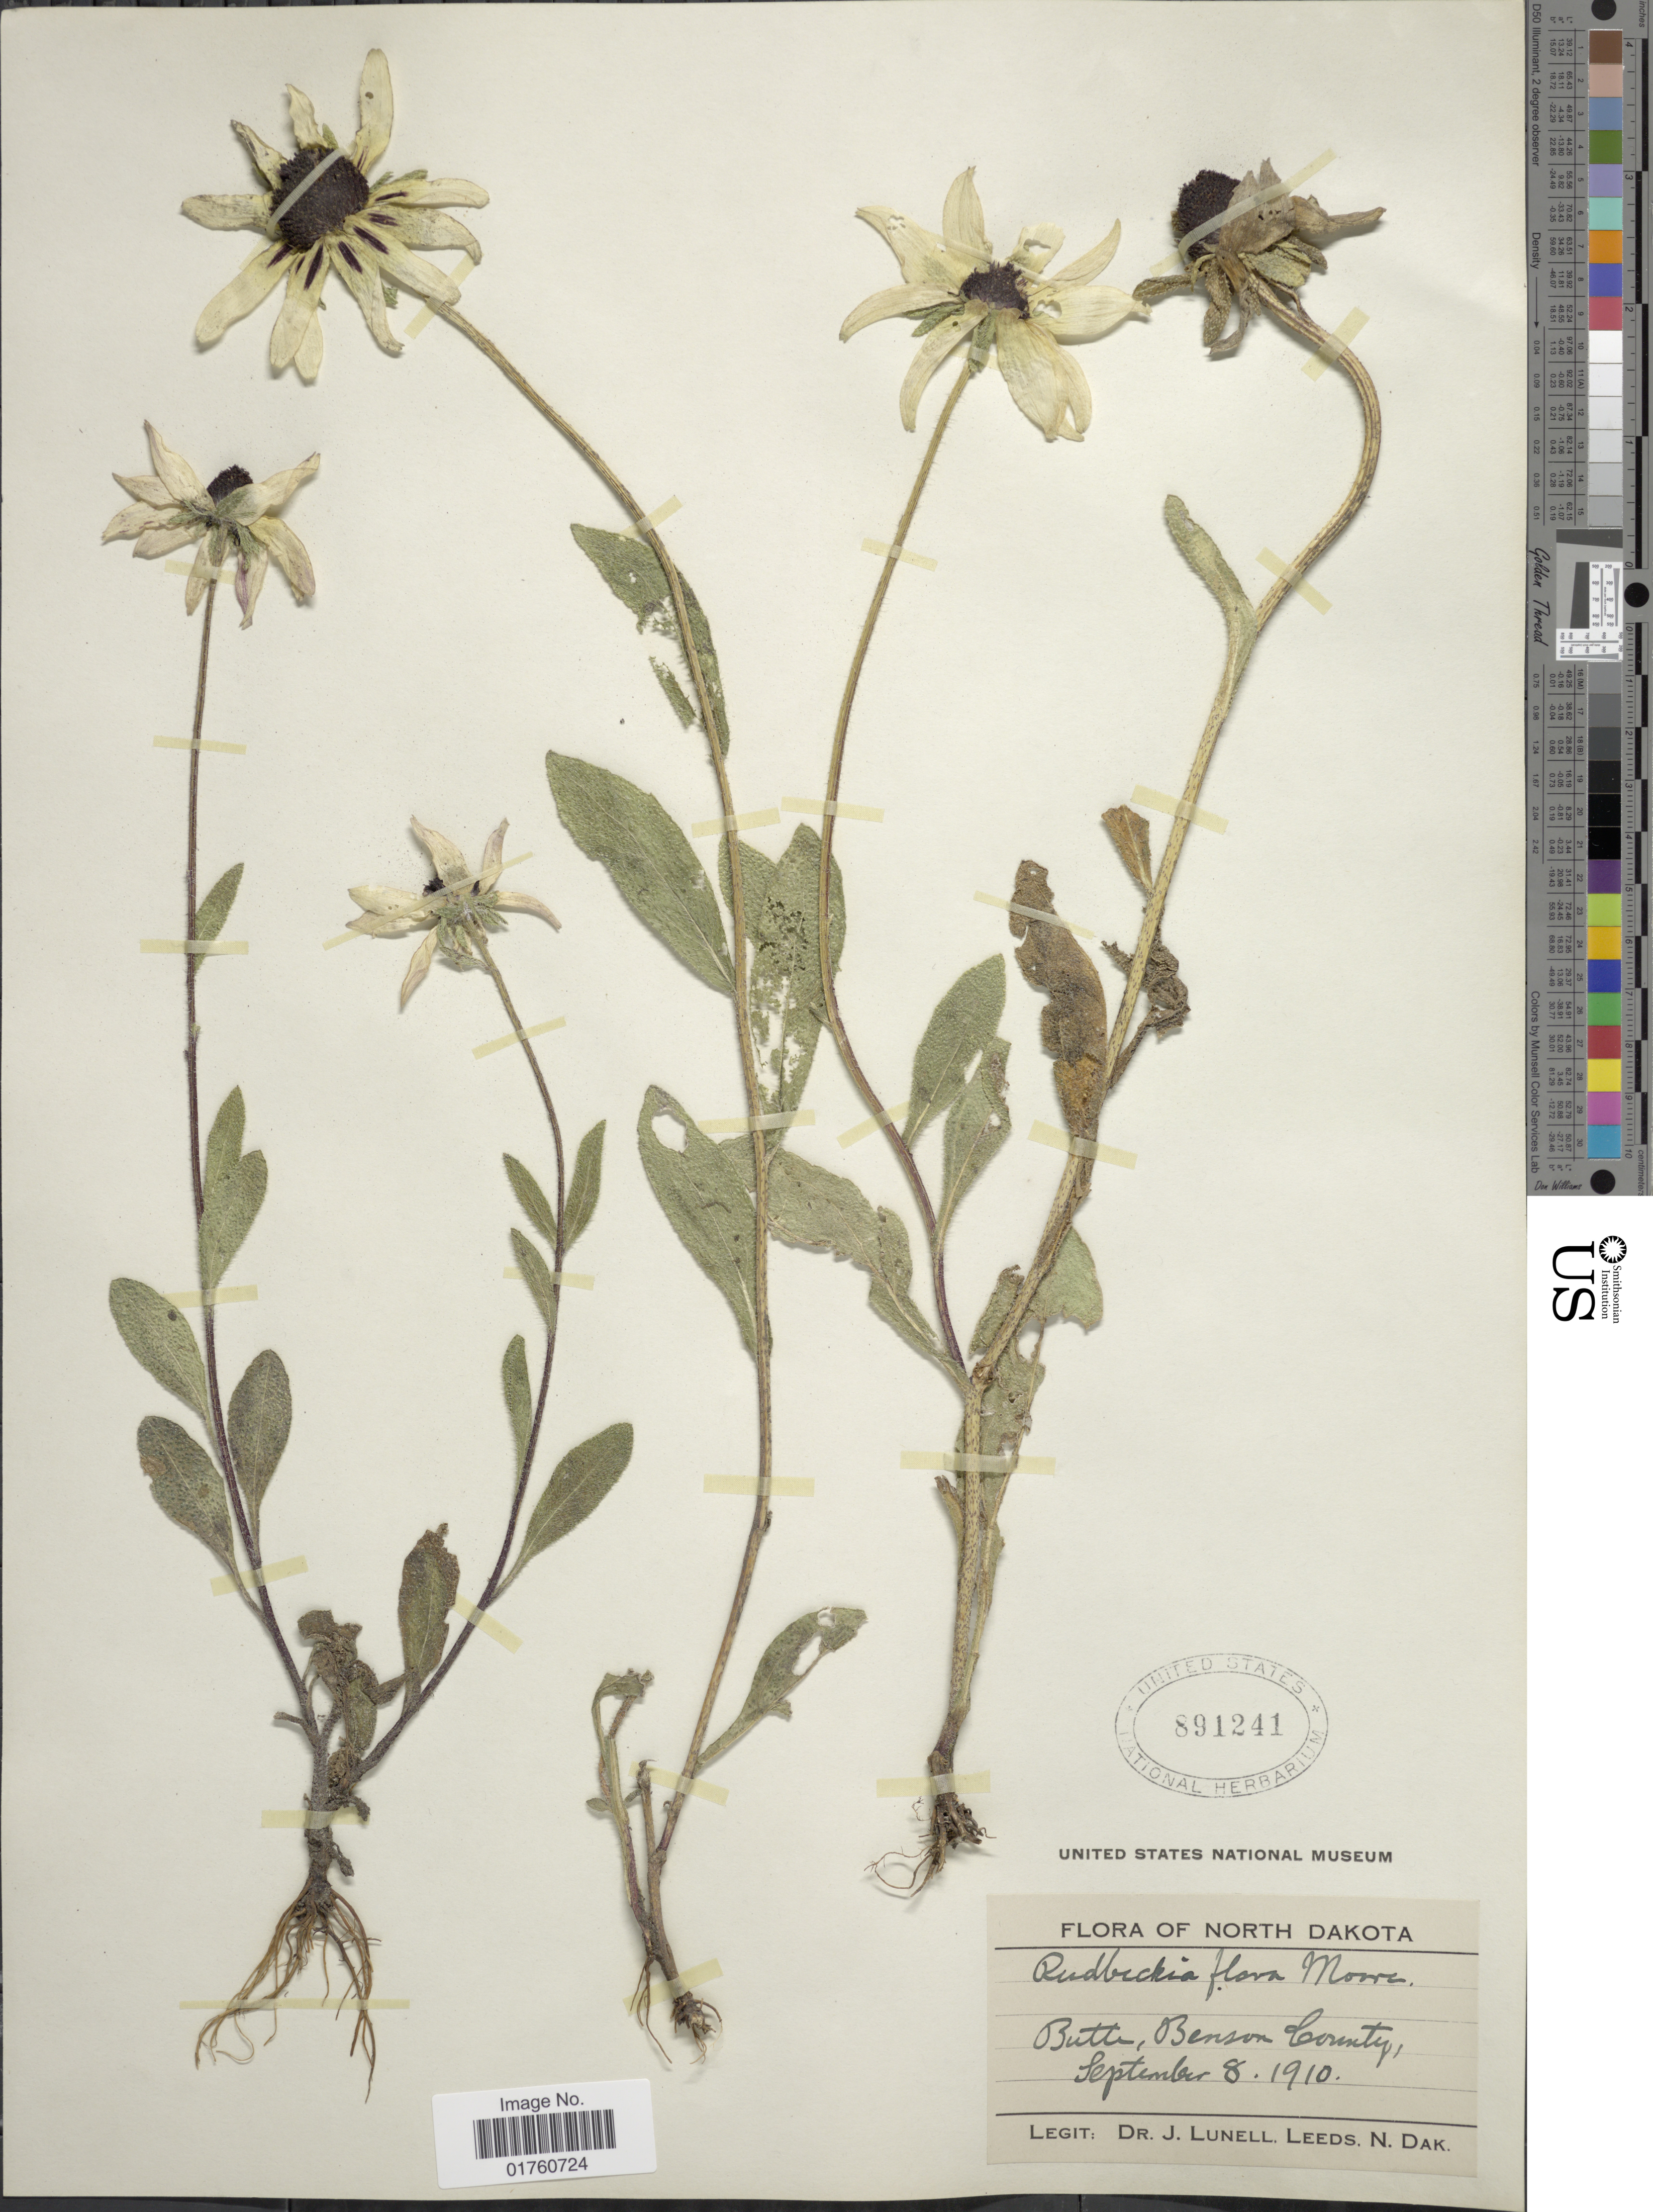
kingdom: Plantae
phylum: Tracheophyta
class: Magnoliopsida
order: Asterales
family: Asteraceae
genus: Rudbeckia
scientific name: Rudbeckia flava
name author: T.V. Moore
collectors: J. Lunell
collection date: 1910-09-08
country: United States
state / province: North Dakota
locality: Butte, Benson County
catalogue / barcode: US 891241